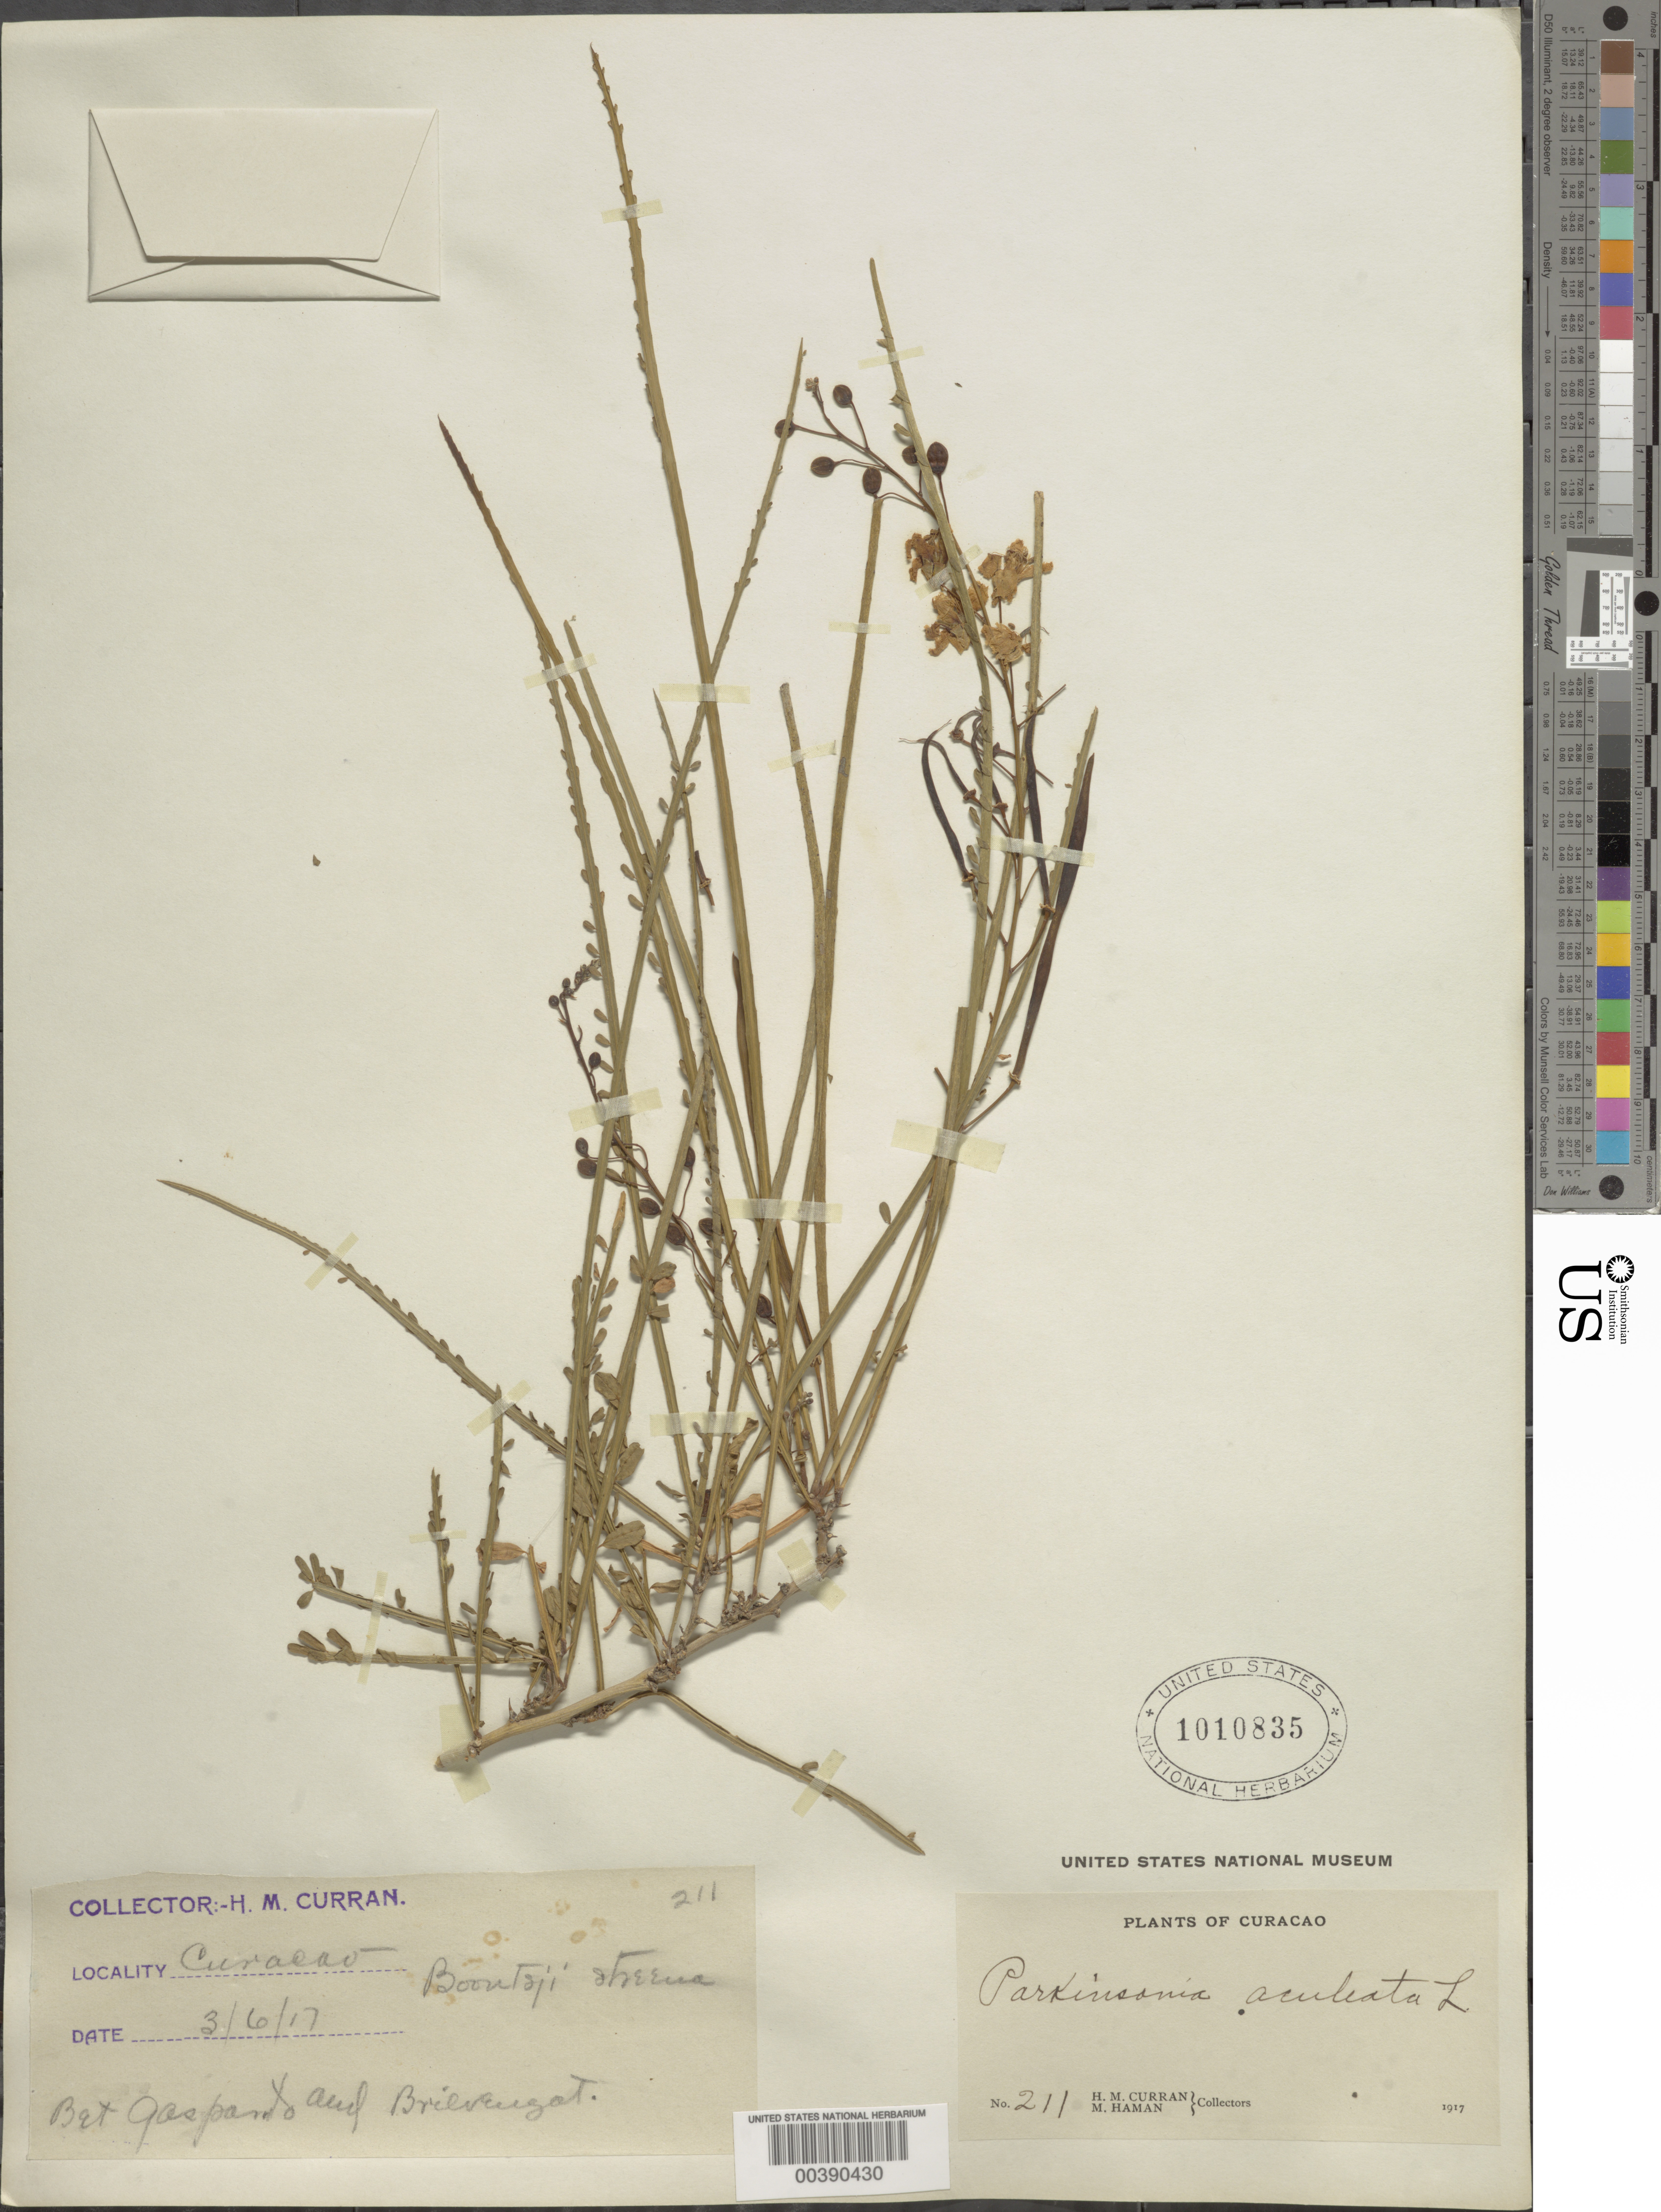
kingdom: Plantae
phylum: Tracheophyta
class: Magnoliopsida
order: Fabales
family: Fabaceae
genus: Parkinsonia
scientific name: Parkinsonia aculeata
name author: L.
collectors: H. M. Curran & M. Haman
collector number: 211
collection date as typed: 03 Jun 1917 or 06 Mar 1917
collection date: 1917-03-06 or 1917-06-03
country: Curaçao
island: Curaçao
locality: Between gaspanto and brieveugat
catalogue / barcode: US 1010835